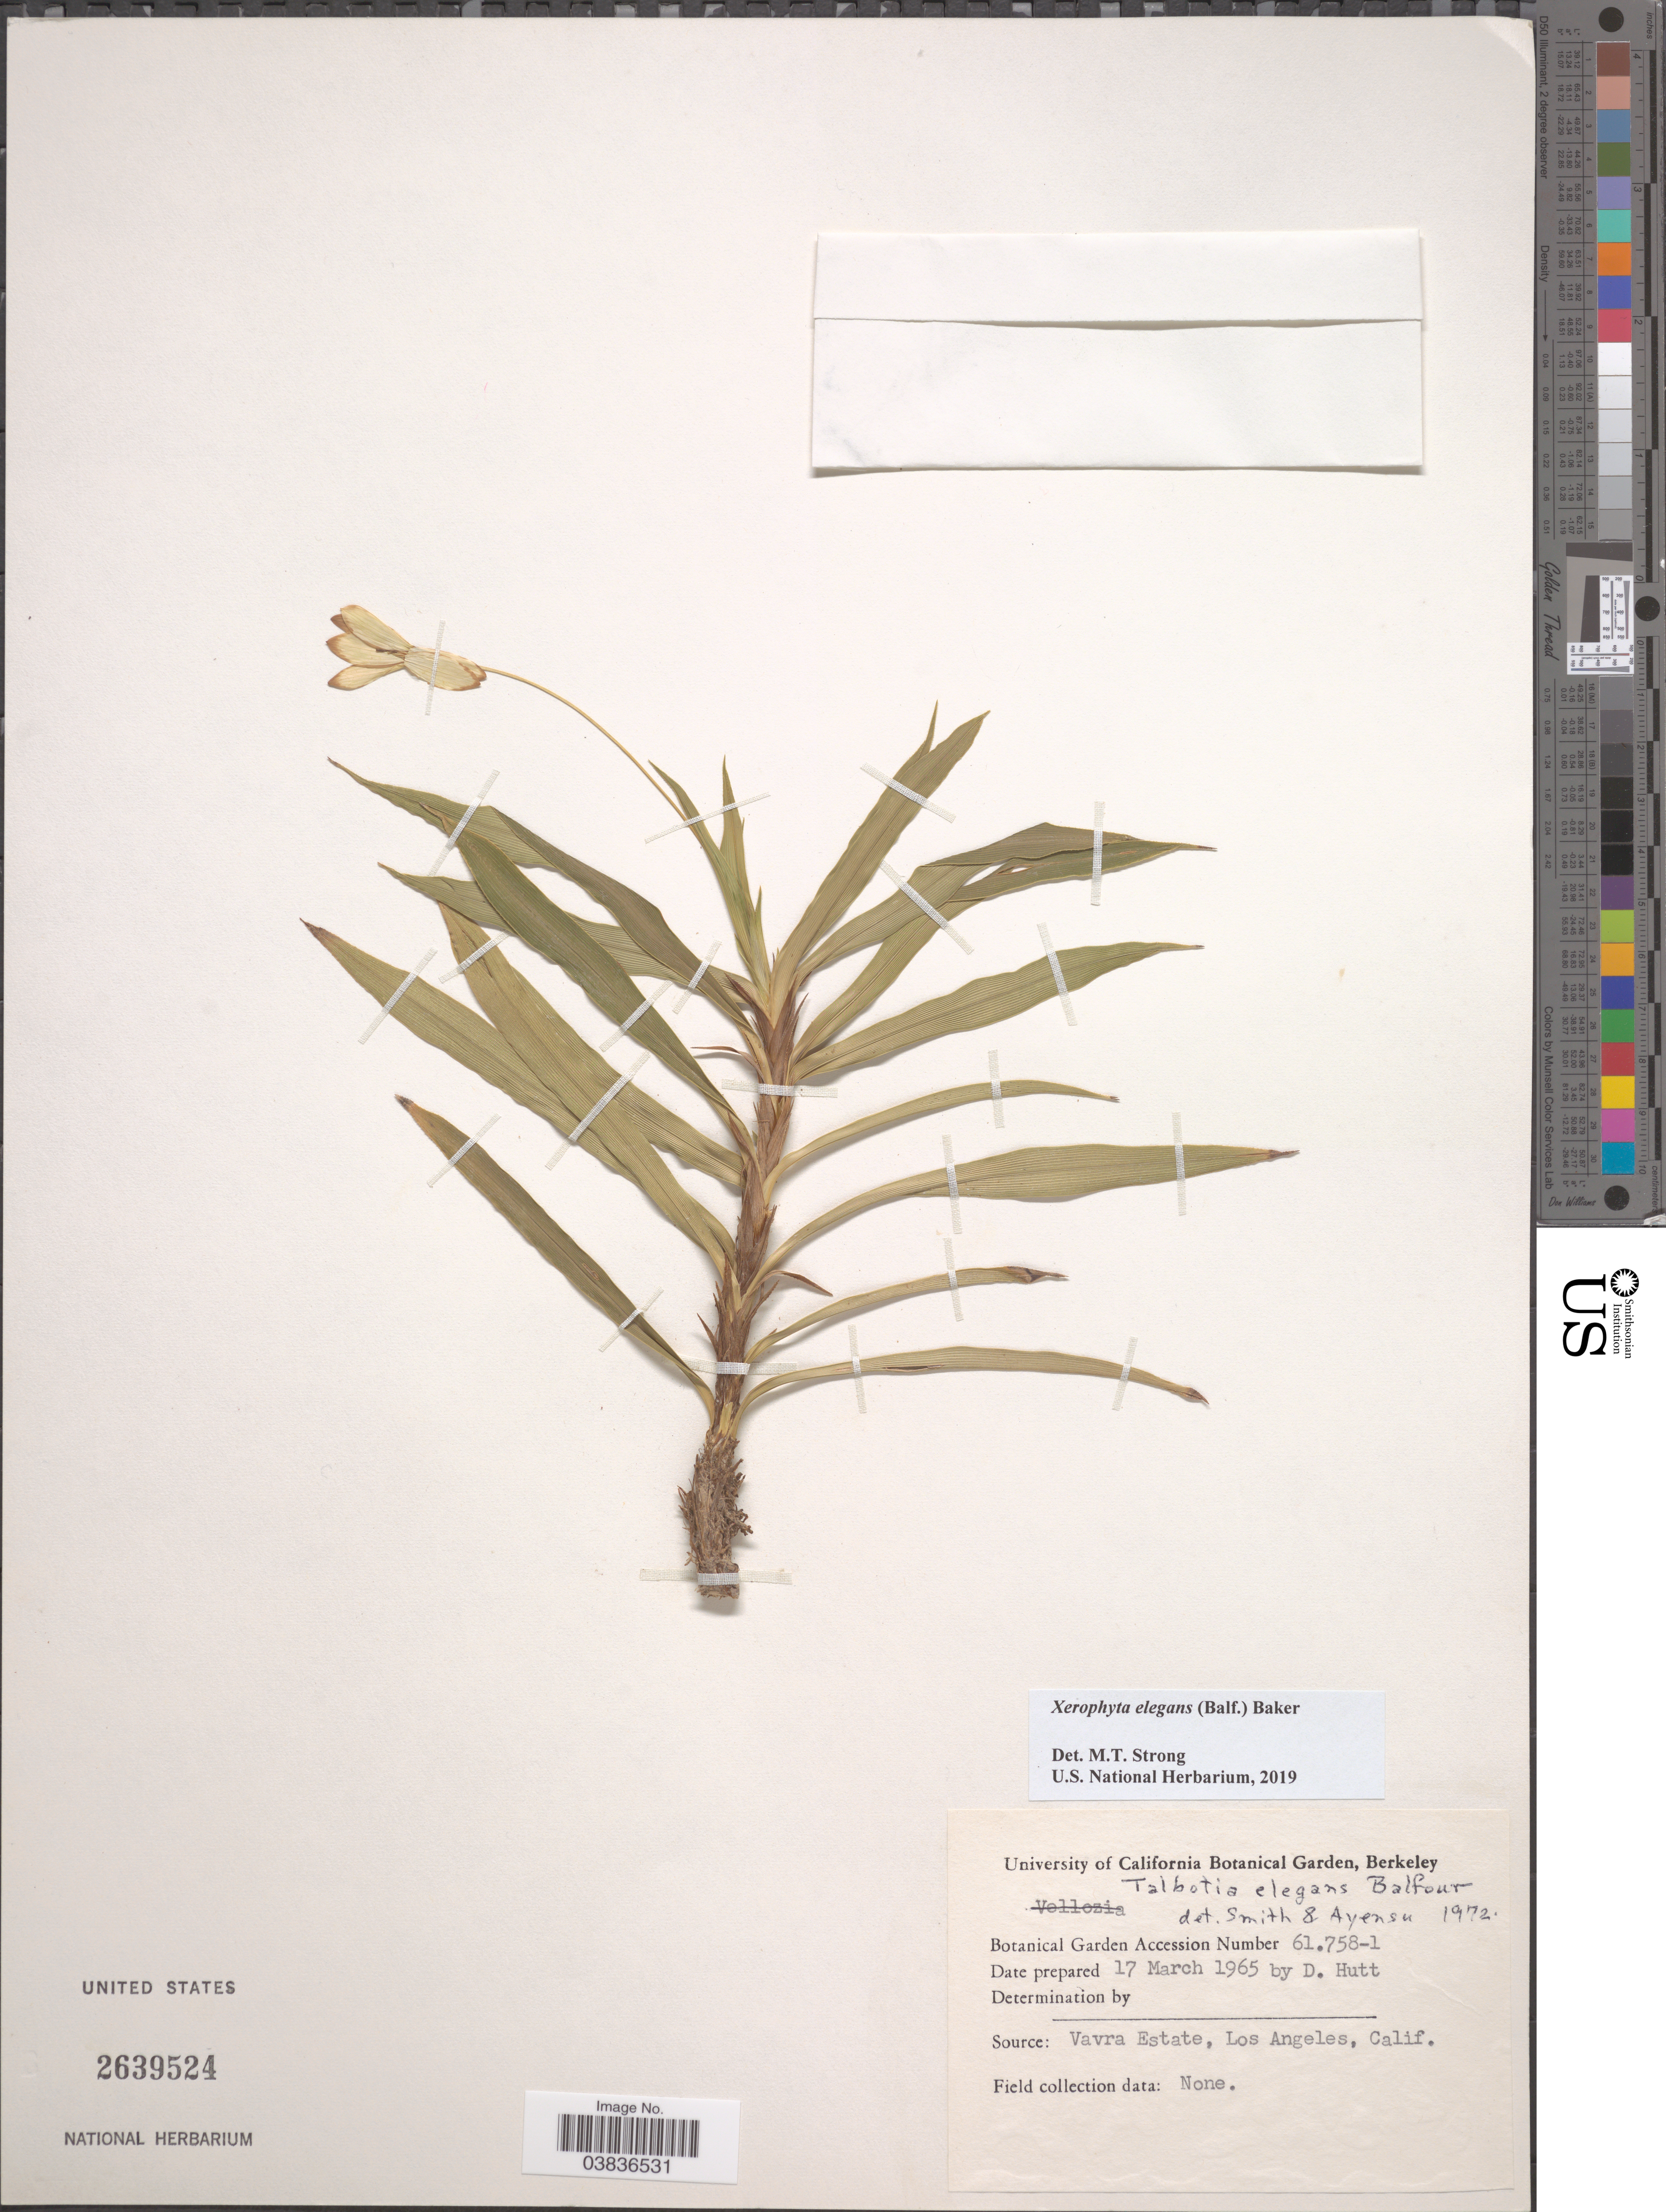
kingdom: Plantae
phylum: Tracheophyta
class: Liliopsida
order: Pandanales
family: Velloziaceae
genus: Xerophyta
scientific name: Xerophyta elegans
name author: (Balf.) Baker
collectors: D. Hutt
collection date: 1965-03-17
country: United States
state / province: California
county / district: Alameda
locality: University of California Botanical Garden, Berkeley.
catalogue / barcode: US 2639524